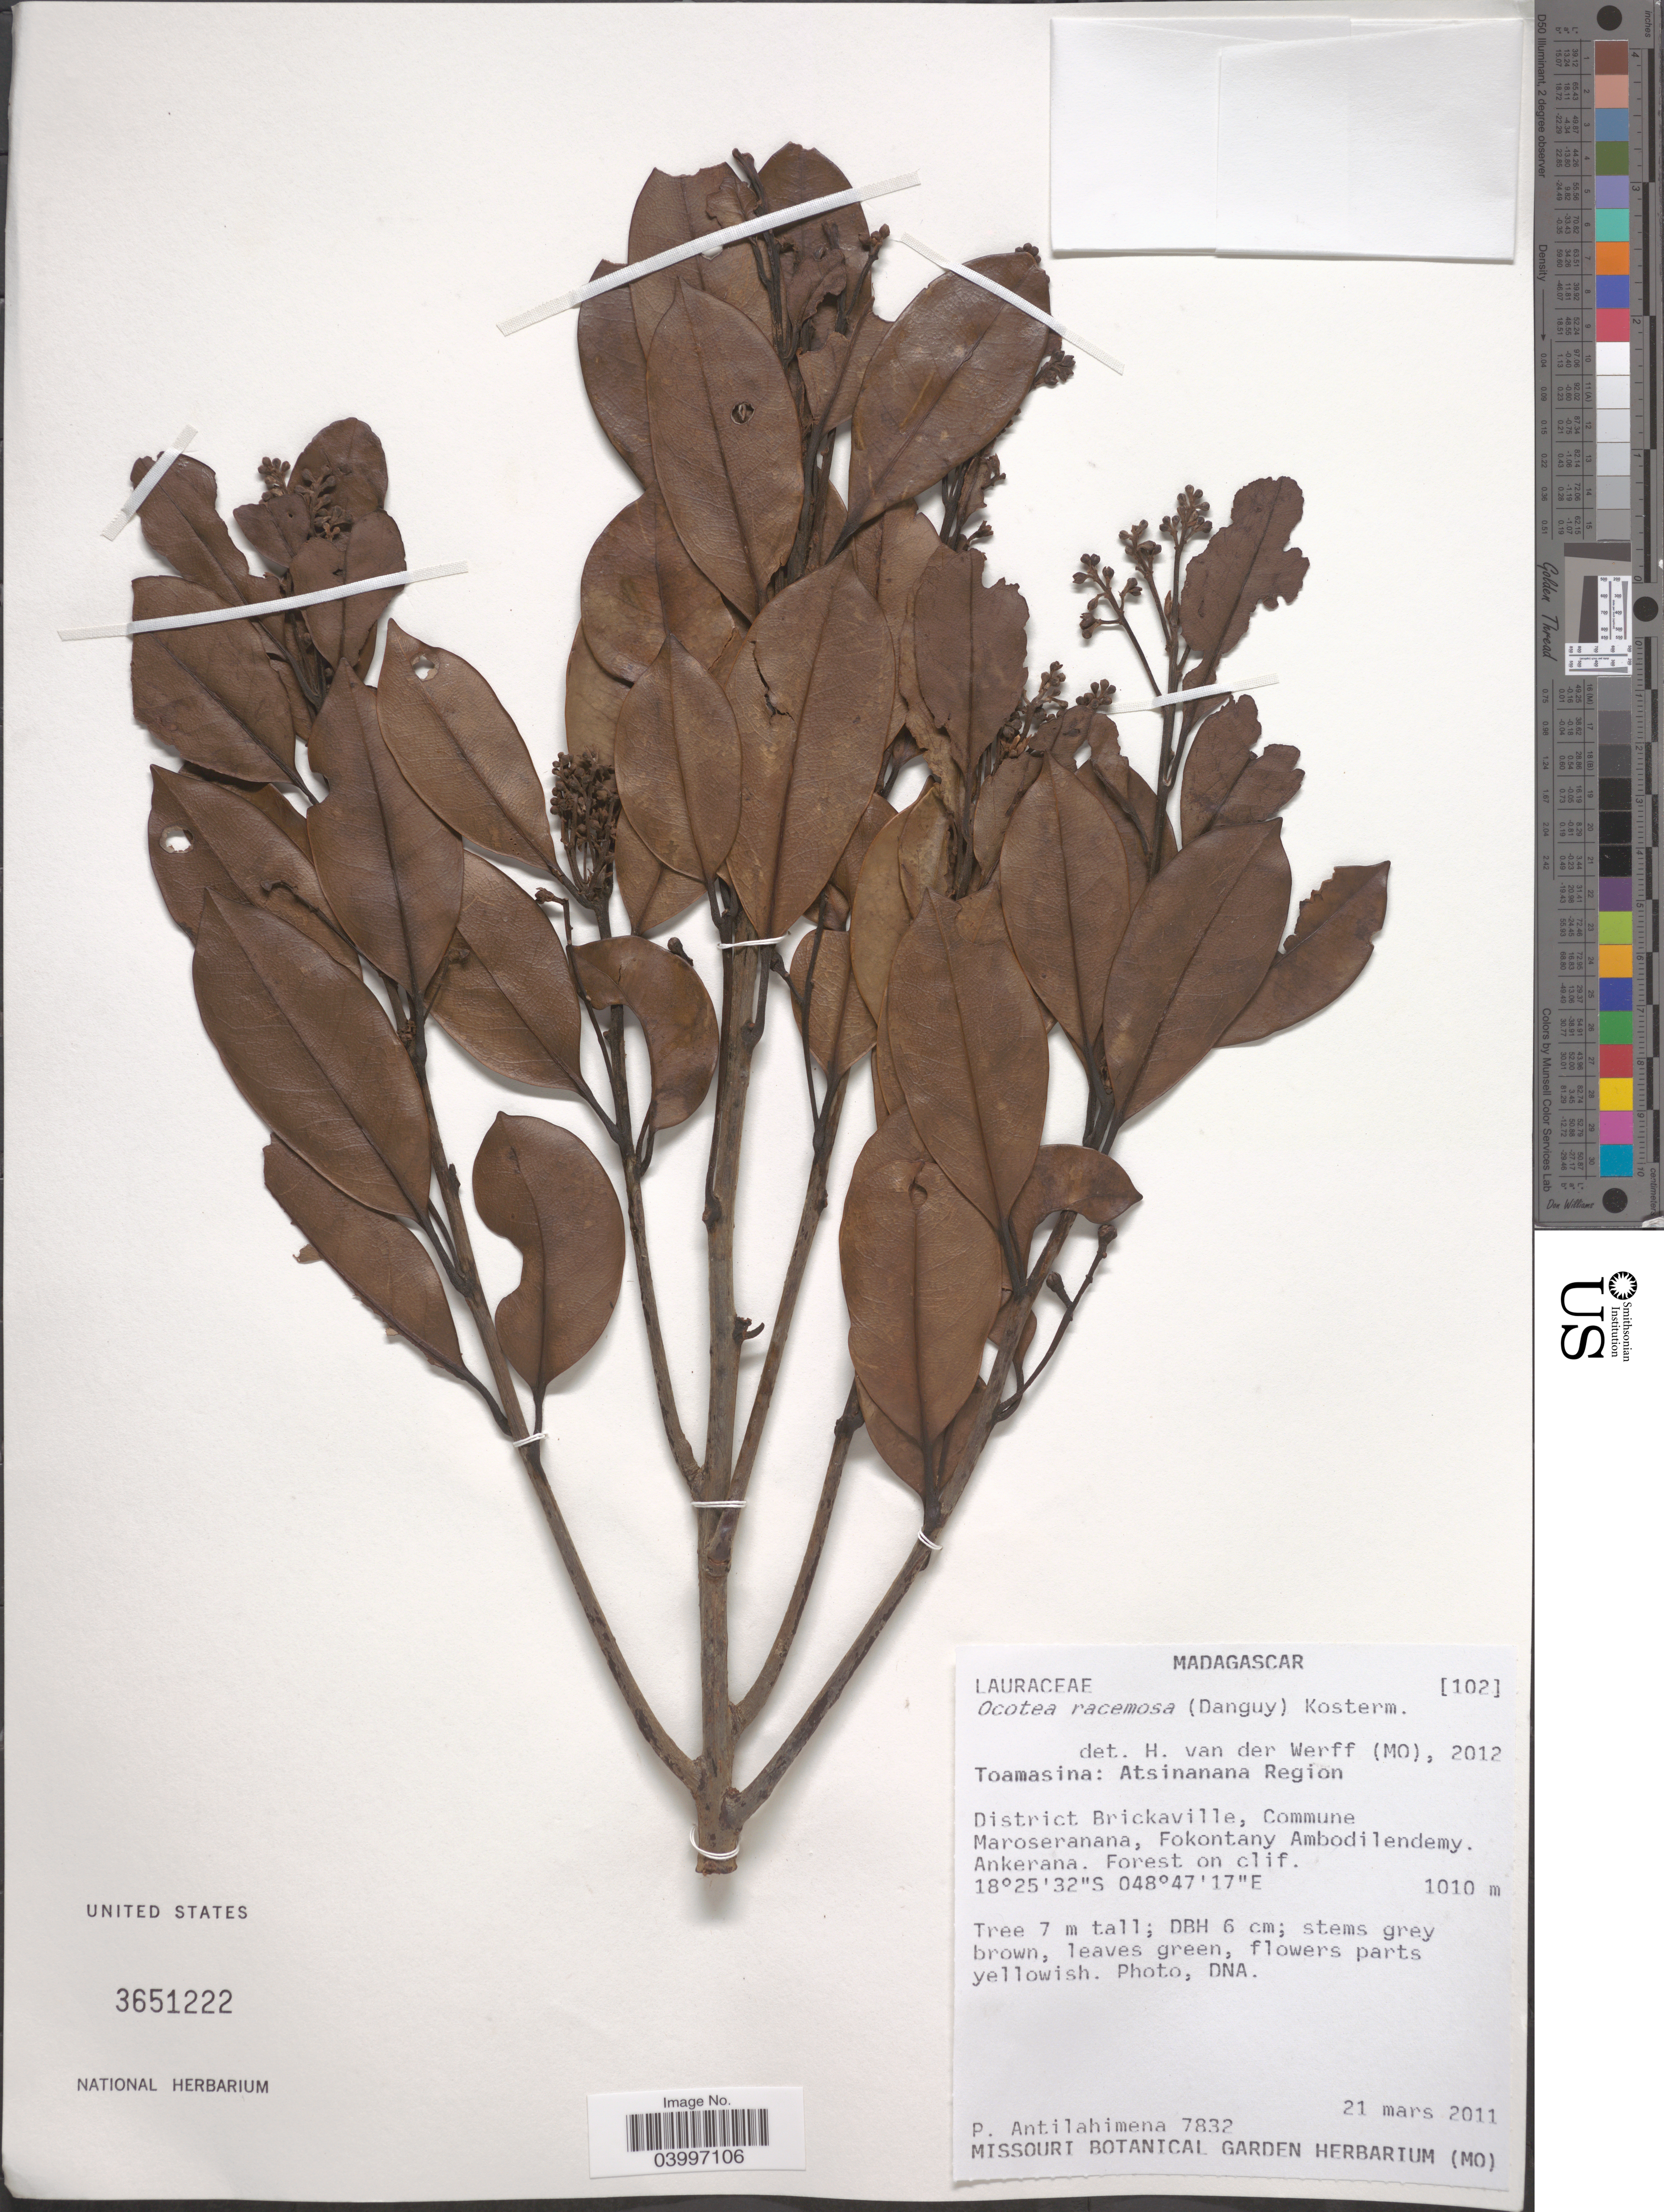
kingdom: Plantae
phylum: Tracheophyta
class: Magnoliopsida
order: Laurales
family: Lauraceae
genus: Ocotea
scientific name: Ocotea racemosa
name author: (Danguy) Kosterm.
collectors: P. Antilahimena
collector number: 7832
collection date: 2011-03-21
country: Madagascar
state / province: Atsinanana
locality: Atsinanana Region. District Brickaville, Commune Maroseranana, Fokontany Ambodilendemy. Ankerana.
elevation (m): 1010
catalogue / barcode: US 3651222